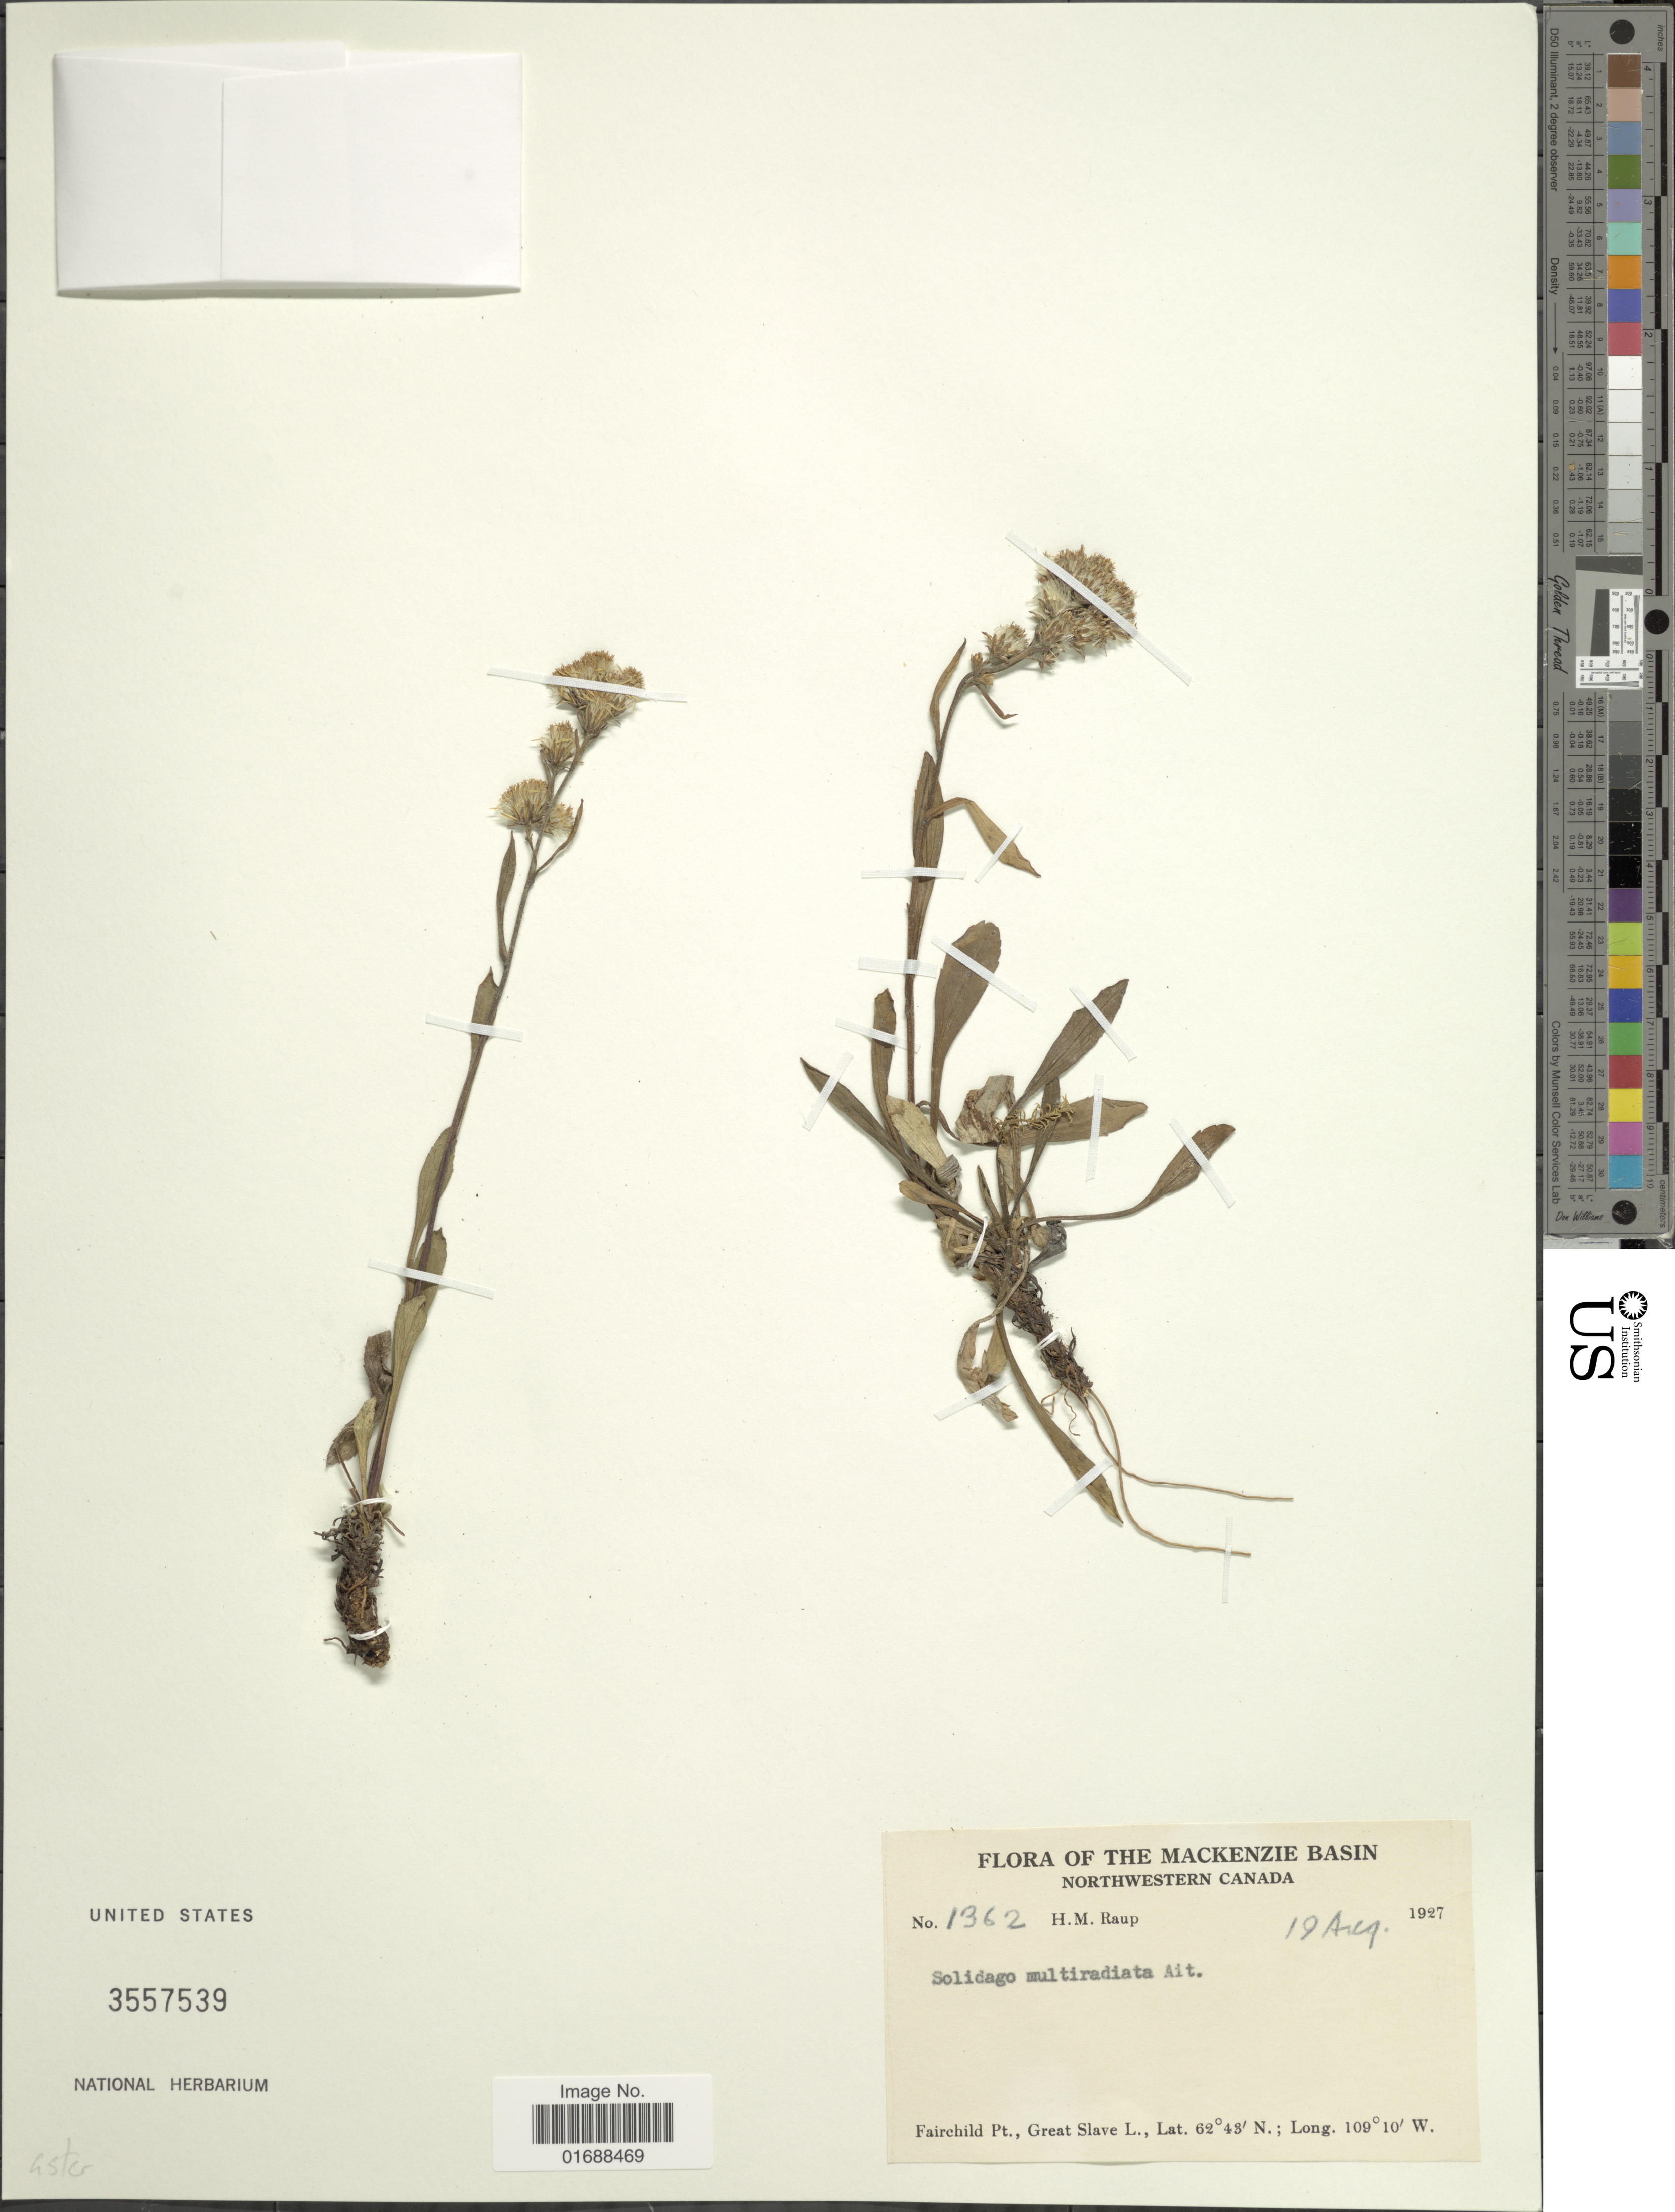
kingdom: Plantae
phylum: Tracheophyta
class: Magnoliopsida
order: Asterales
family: Asteraceae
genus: Solidago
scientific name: Solidago multiradiata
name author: Aiton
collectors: H. Raup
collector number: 1362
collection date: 1927-08-19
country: Canada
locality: Mackenzie Basin, Northwestern Canada, Fairchild Pt. Great Slave L.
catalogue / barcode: US 3557539